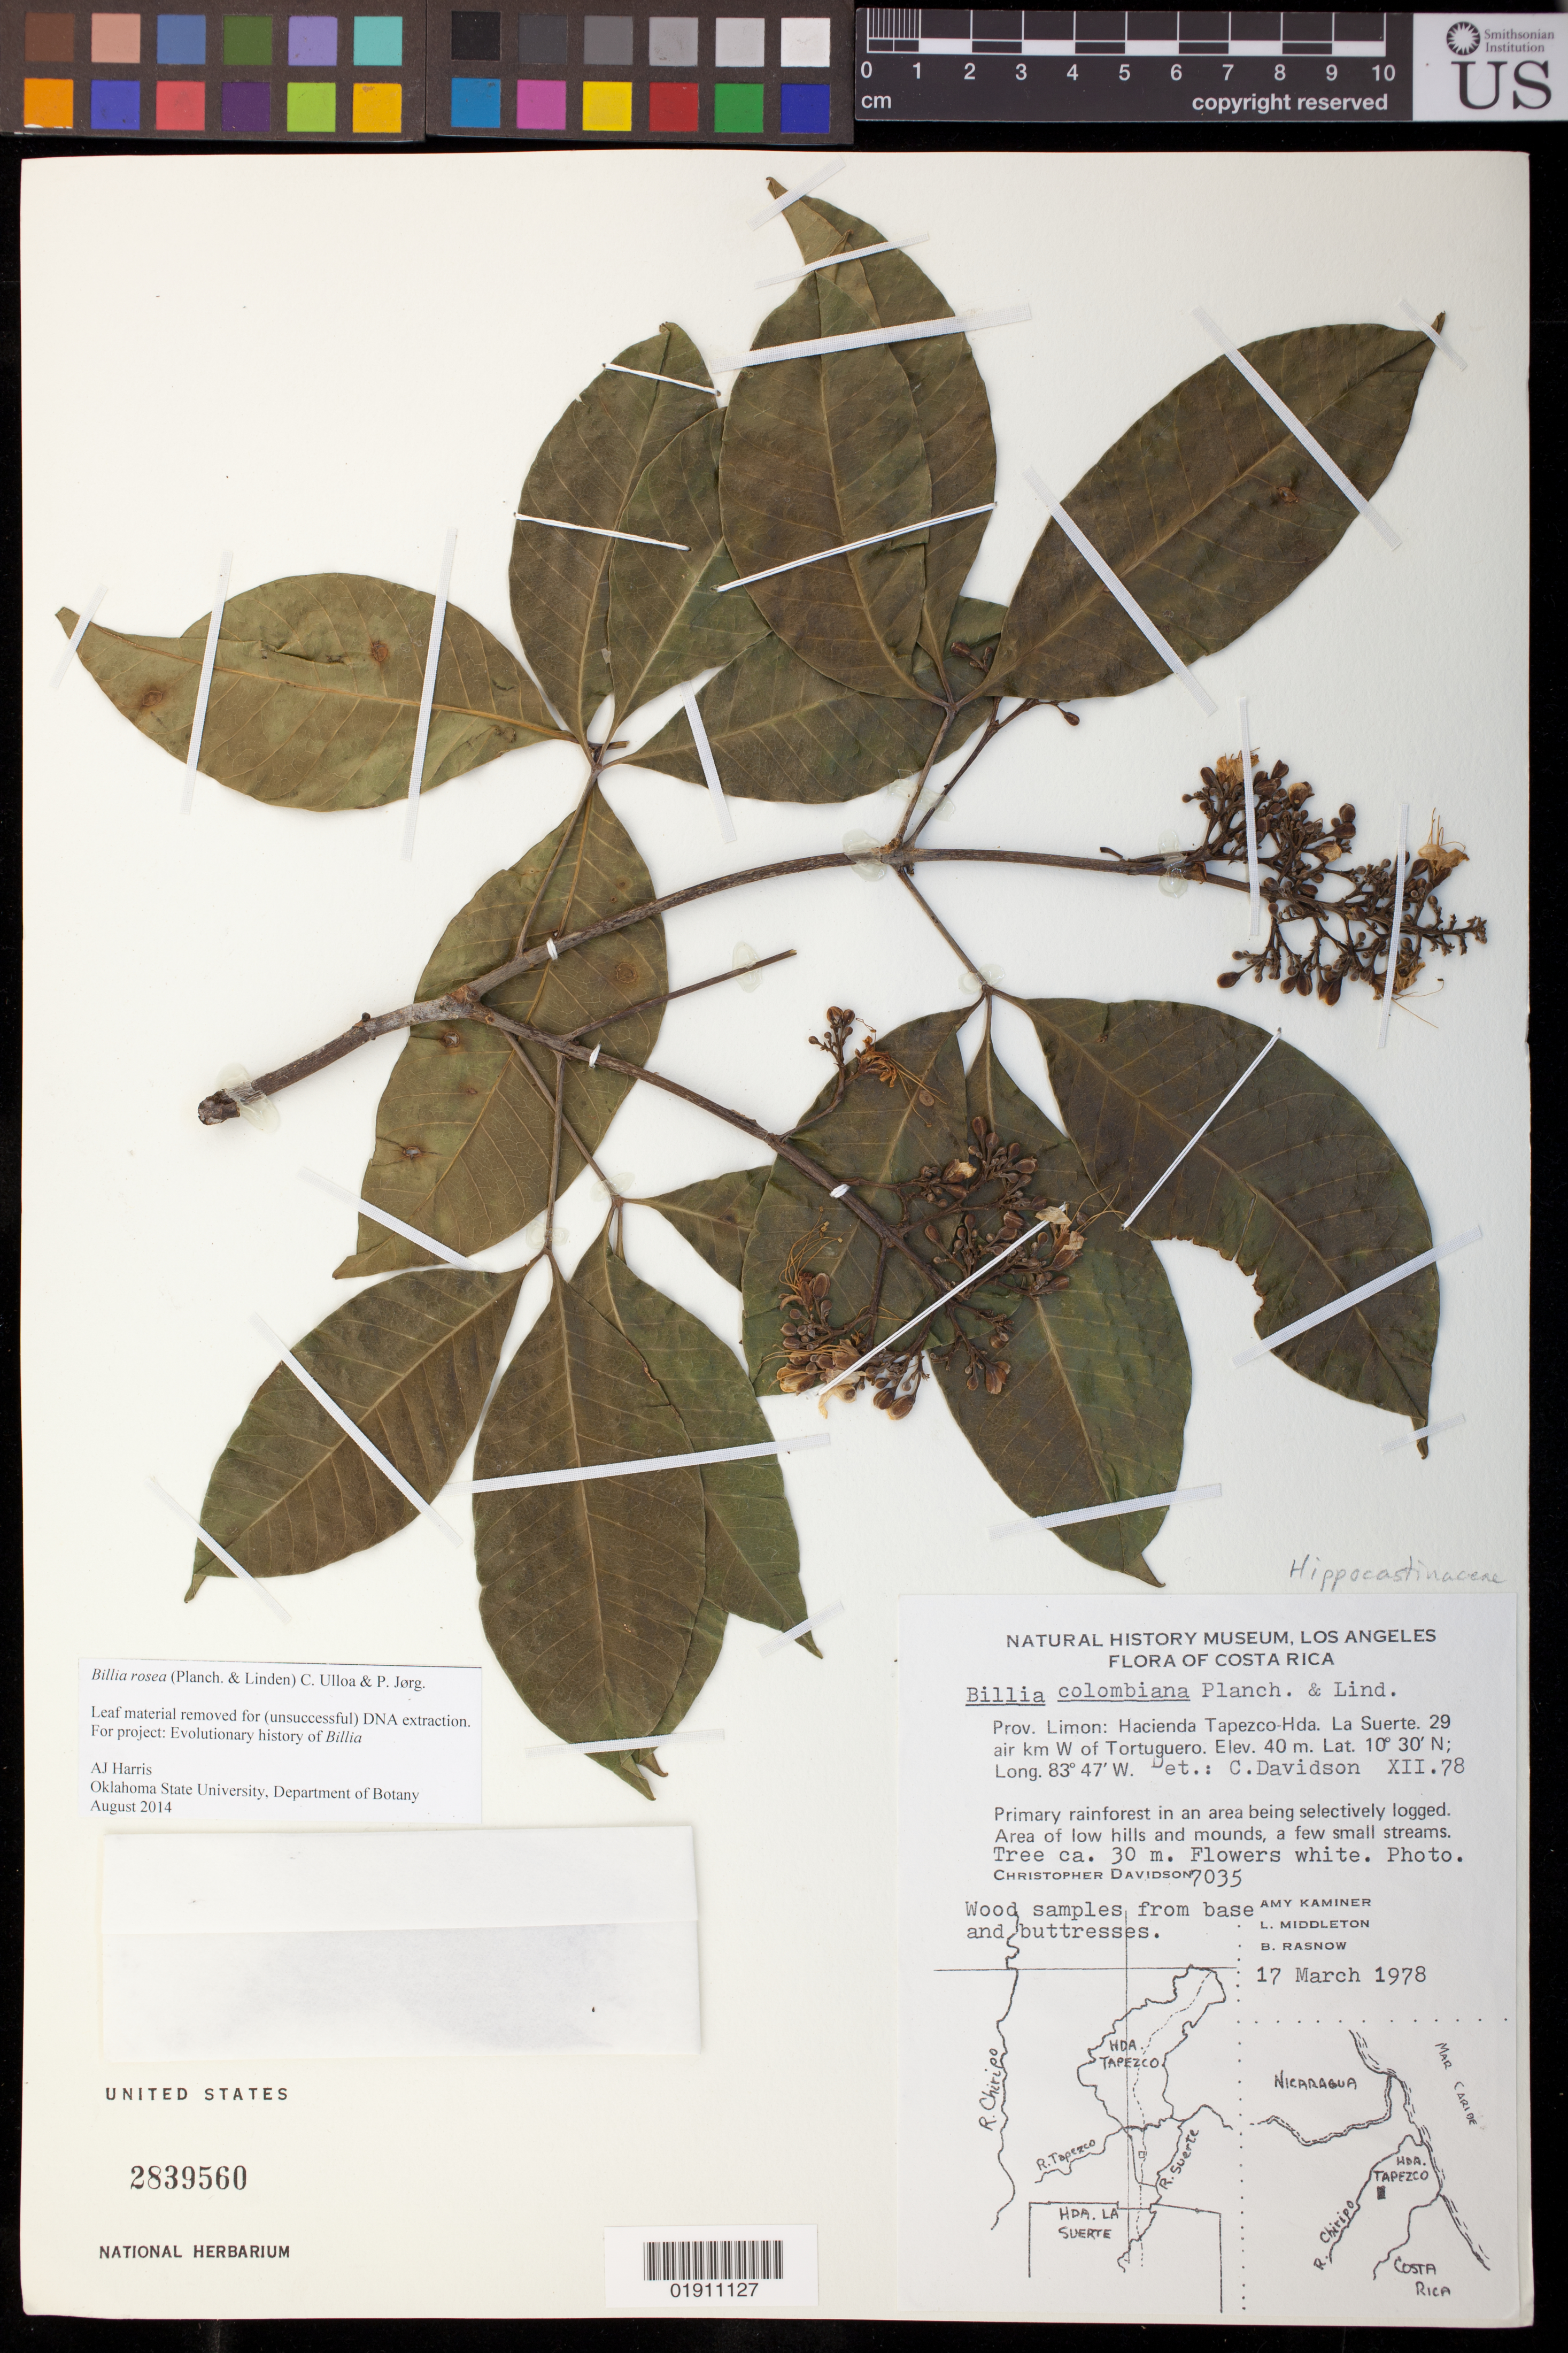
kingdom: Plantae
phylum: Tracheophyta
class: Magnoliopsida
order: Sapindales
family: Sapindaceae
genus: Billia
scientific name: Billia columbiana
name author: Planch. & Linden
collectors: C. Davidson, A. Kaminer, L. Middleton & B. Rasnow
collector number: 7035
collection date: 1978-03-17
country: Costa Rica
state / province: Limón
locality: Hacienda Tapezco-Hda. La Suerte 29 air km W of Tortuguero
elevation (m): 40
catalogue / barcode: US 2839560